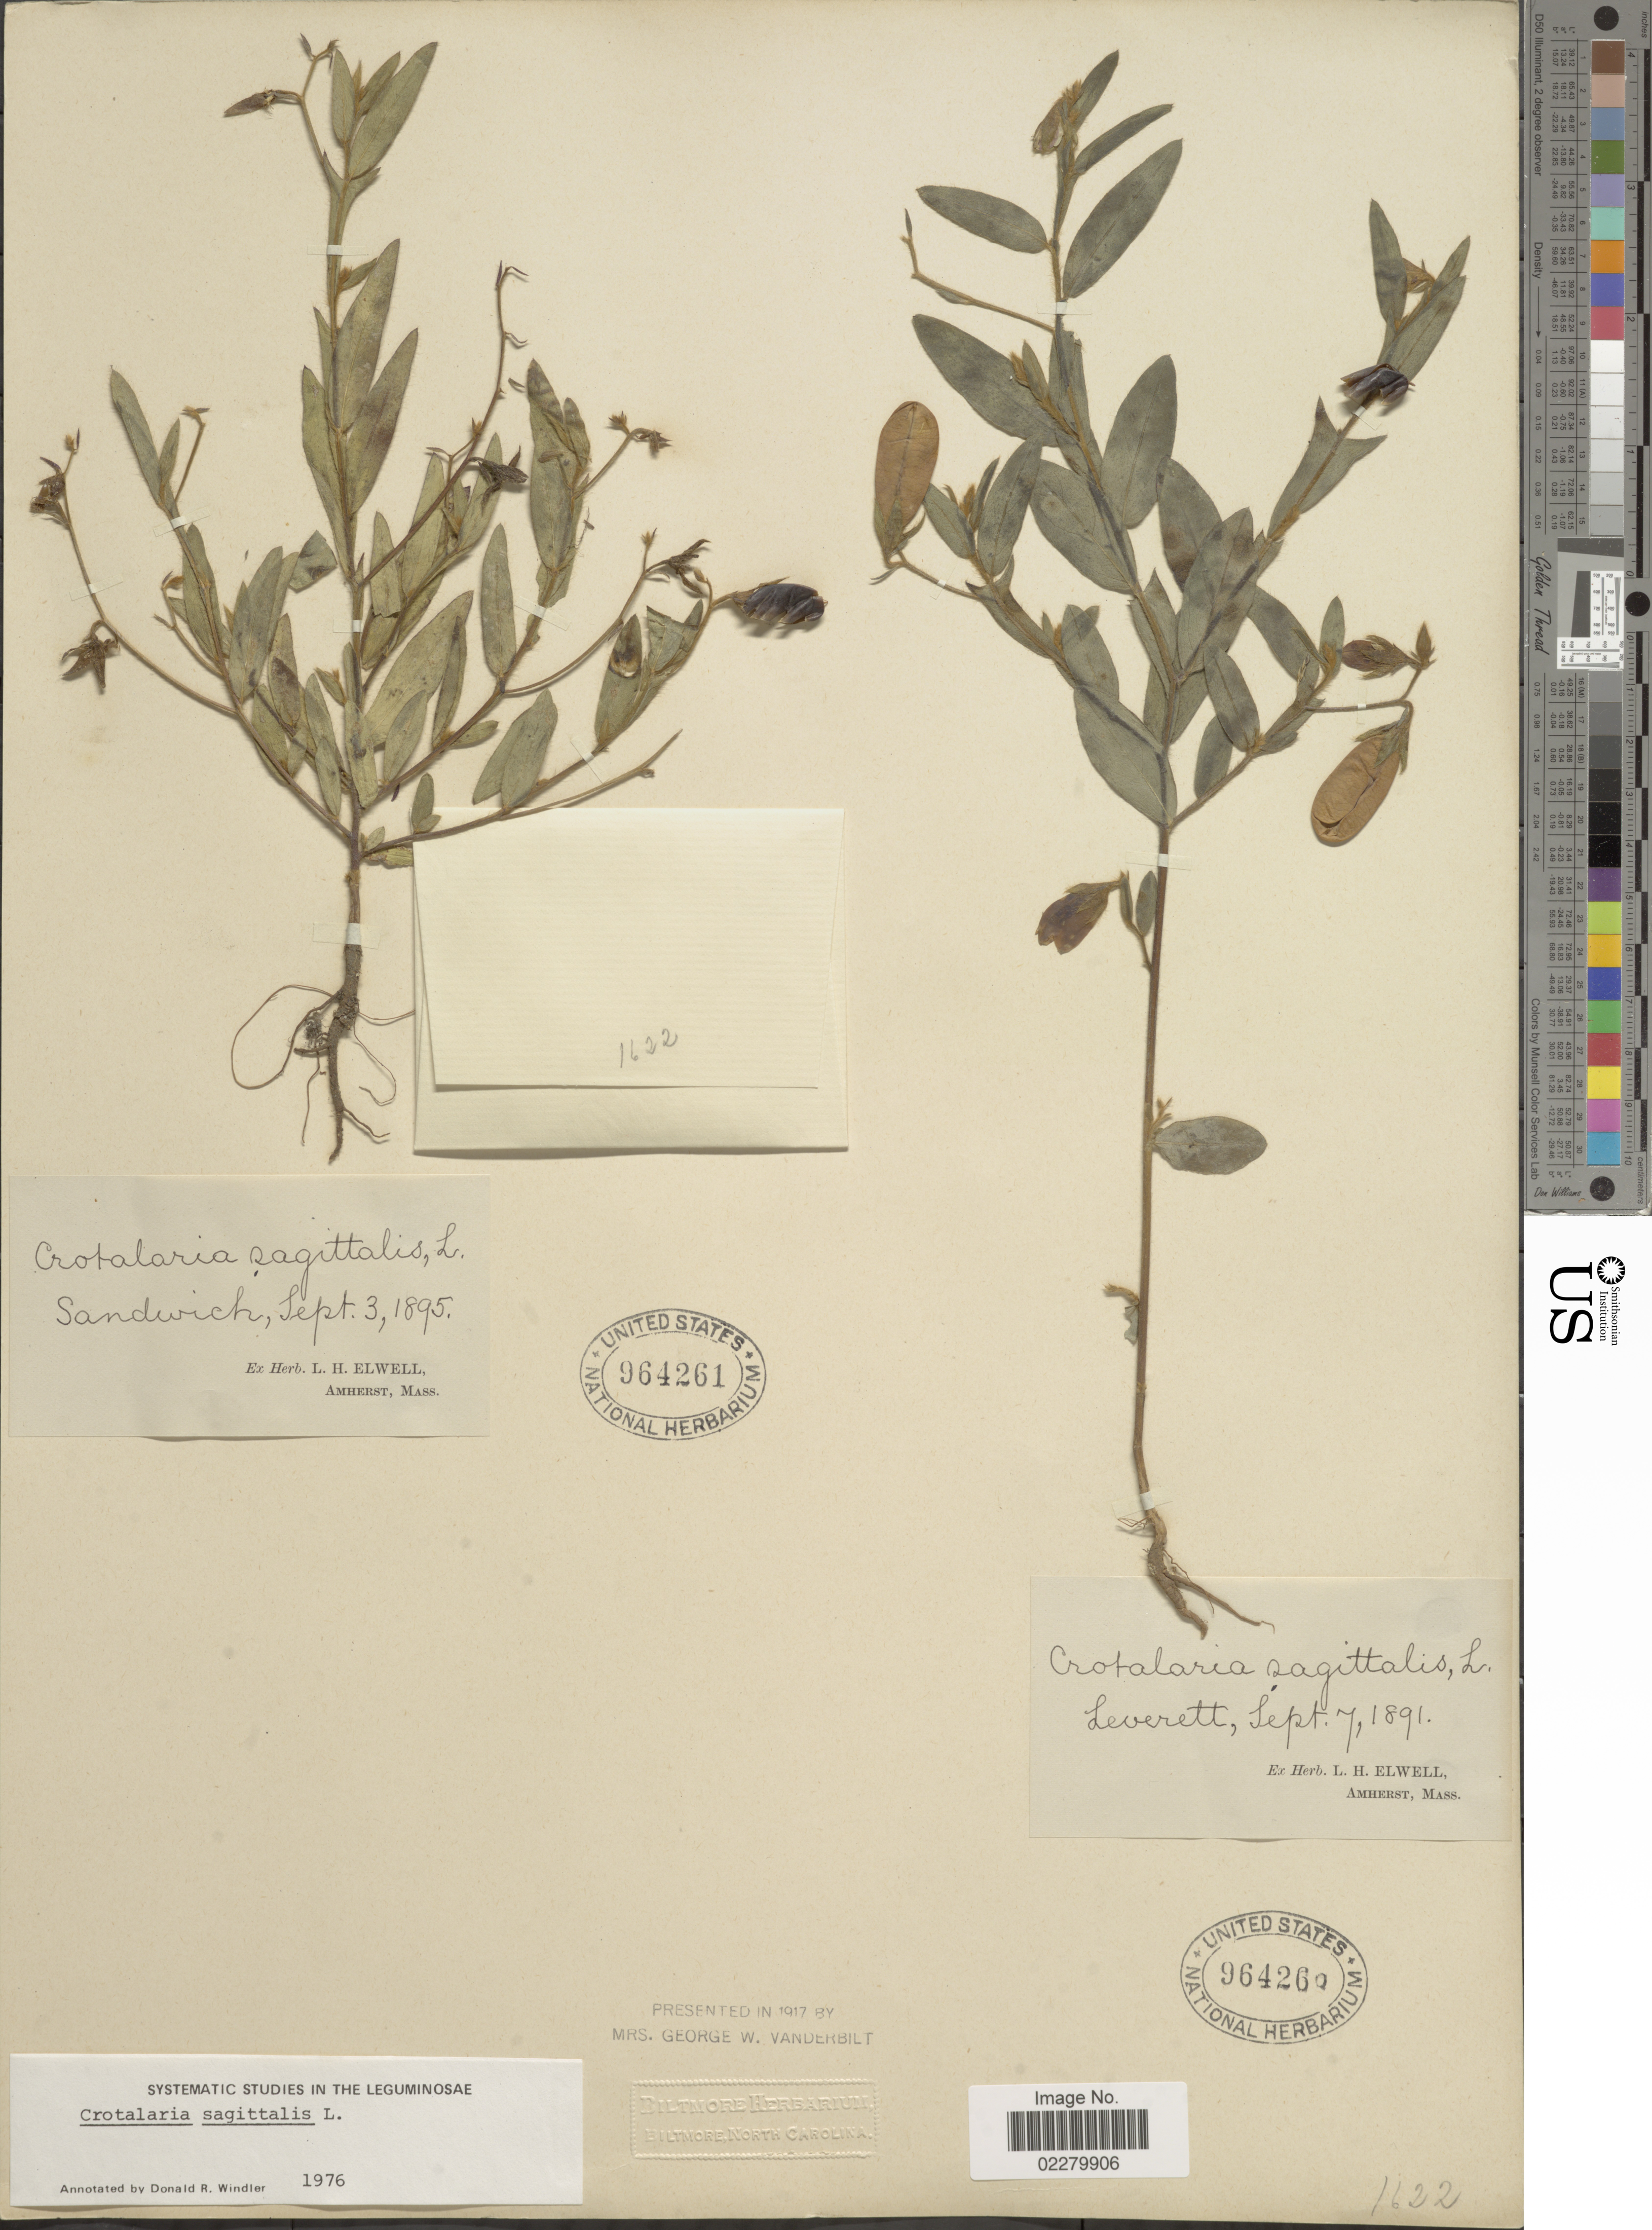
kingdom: Plantae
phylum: Tracheophyta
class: Magnoliopsida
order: Fabales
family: Fabaceae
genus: Crotalaria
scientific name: Crotalaria sagittalis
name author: L.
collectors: ex herb. L. H. Elwell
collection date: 1895-09-03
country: United States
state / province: Massachusetts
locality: Sandwich, Amherst, Mass.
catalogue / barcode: US 964261-2